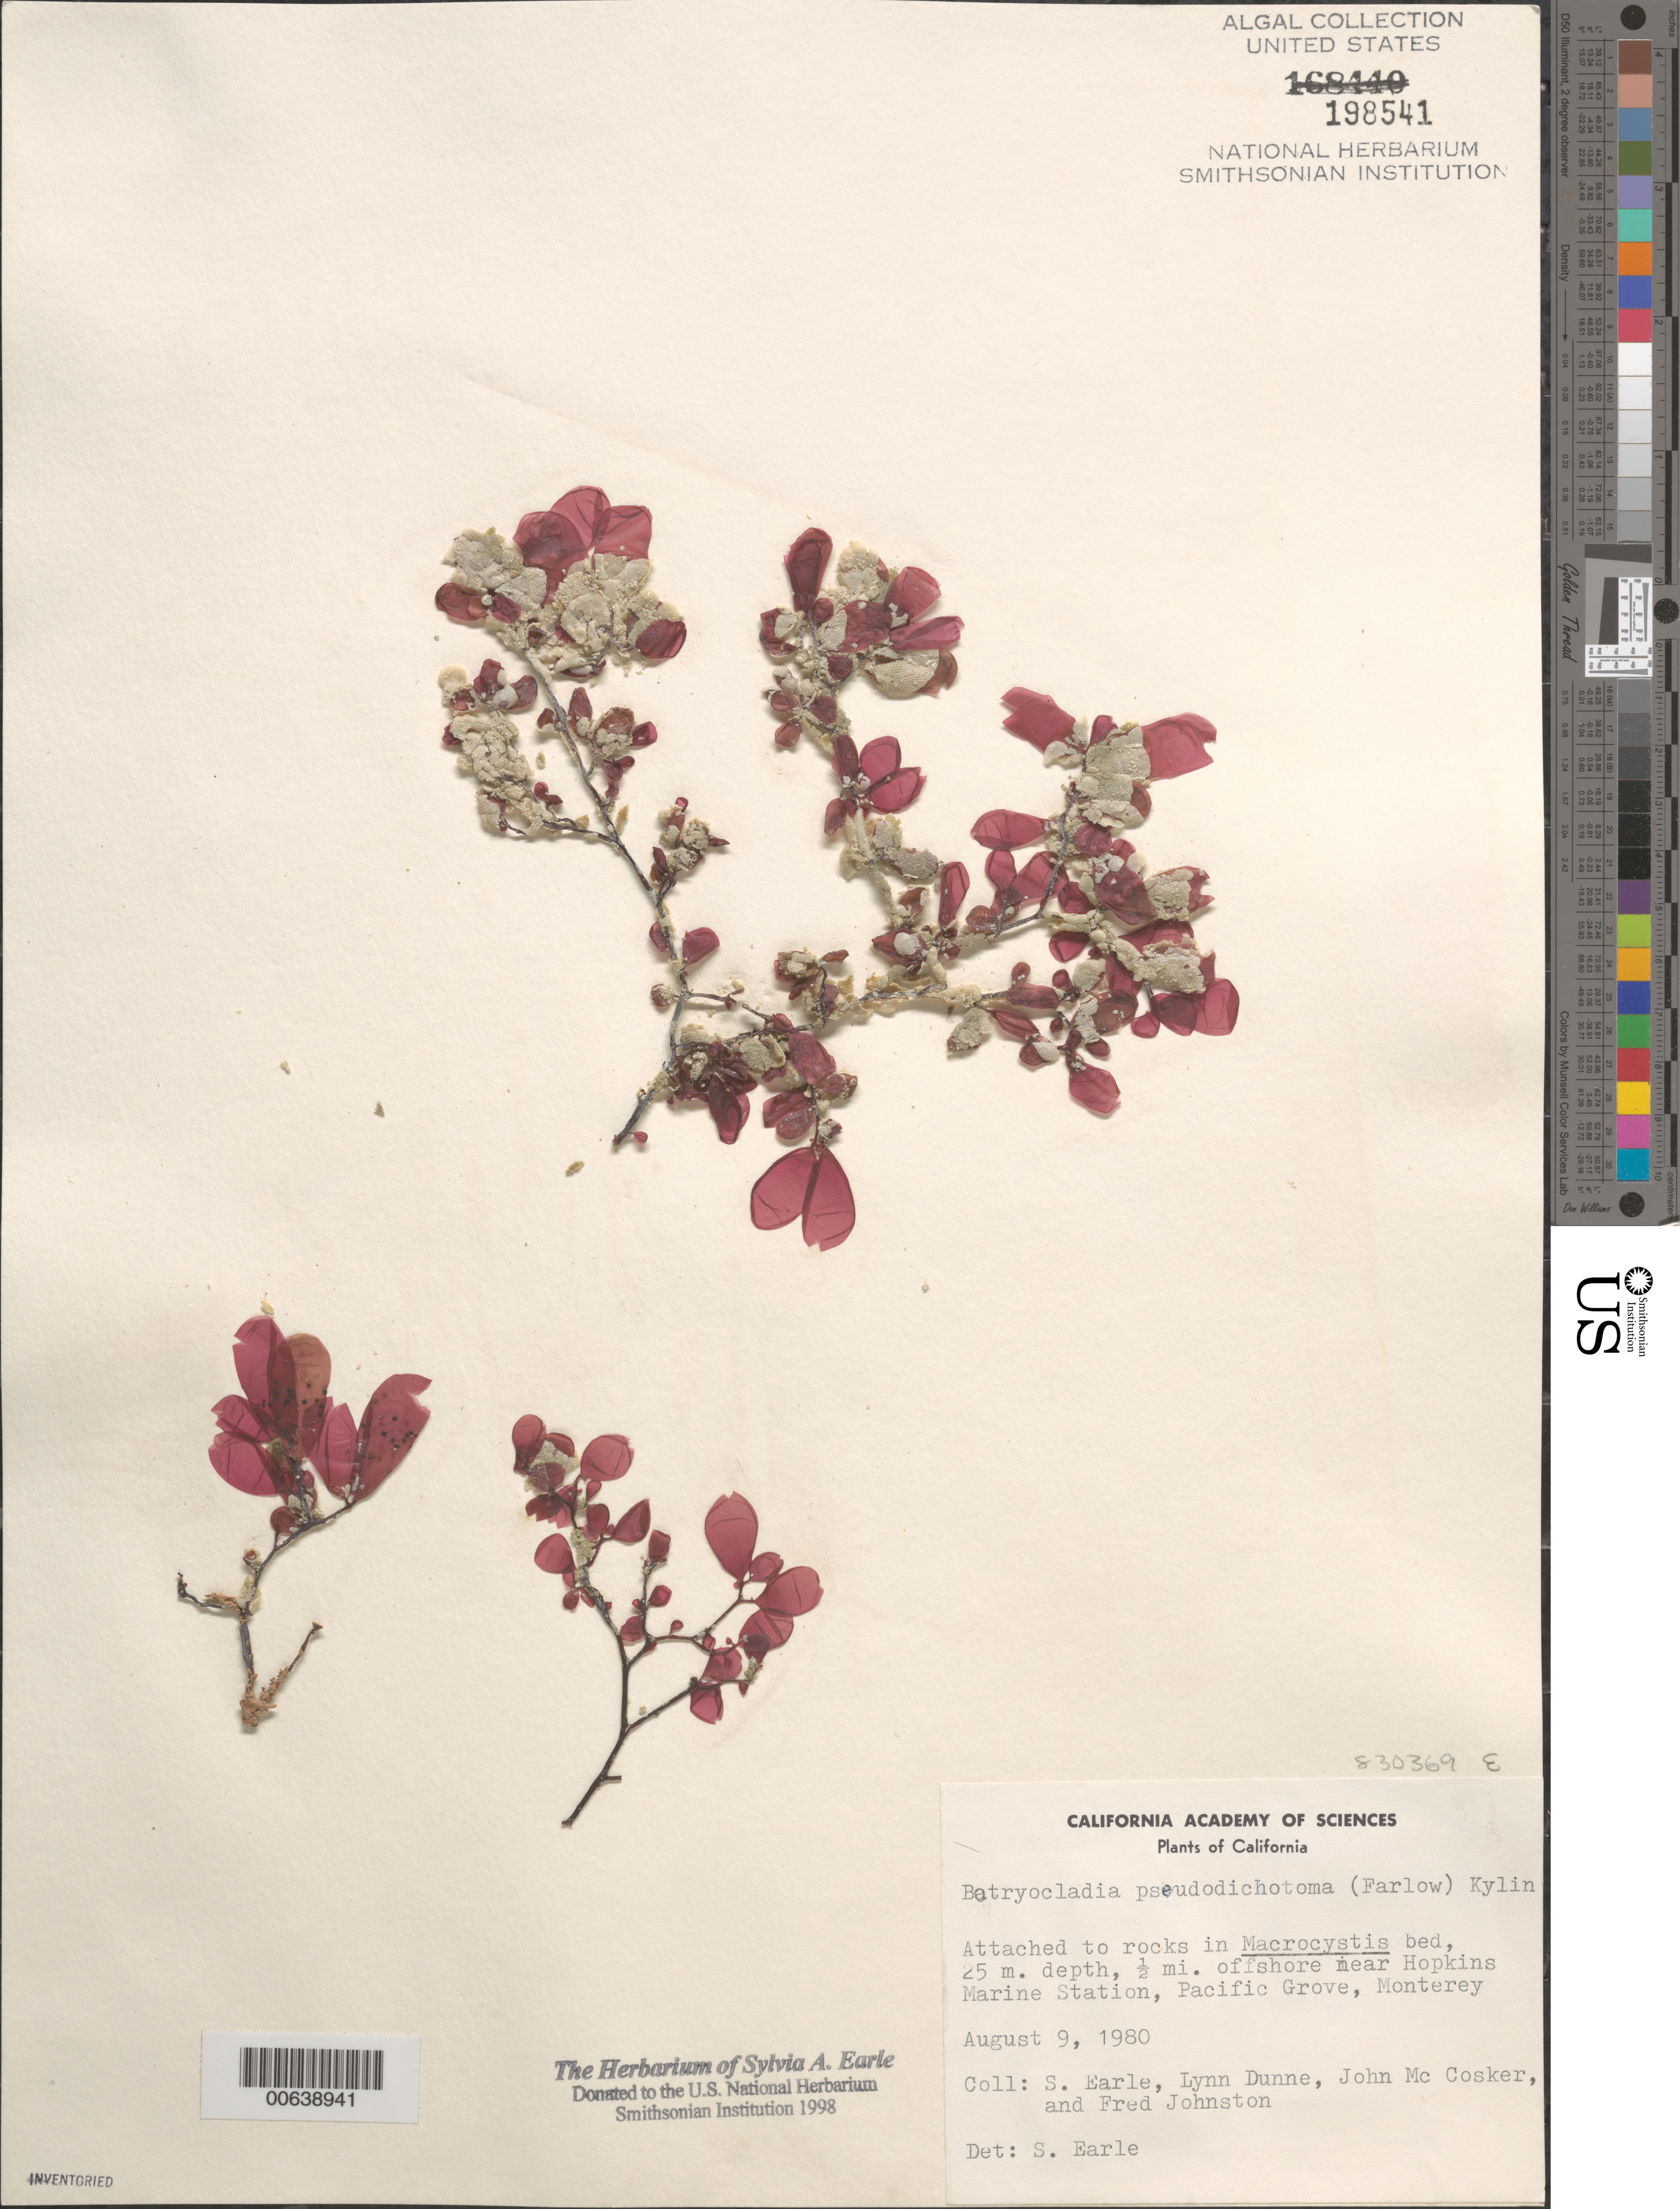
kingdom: Plantae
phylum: Rhodophyta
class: Florideophyceae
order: Rhodymeniales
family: Rhodymeniaceae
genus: Botryocladia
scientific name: Botryocladia pseudodichotoma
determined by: Earle, S. A.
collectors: S. A. Earle, L. Dunne, J. McCosker & F. Johnston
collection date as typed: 09 Aug 1980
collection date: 1980-08-09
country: United States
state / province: California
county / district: Monterey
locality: Pacific Grove, near Hopkins Marine Station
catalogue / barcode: US 198541